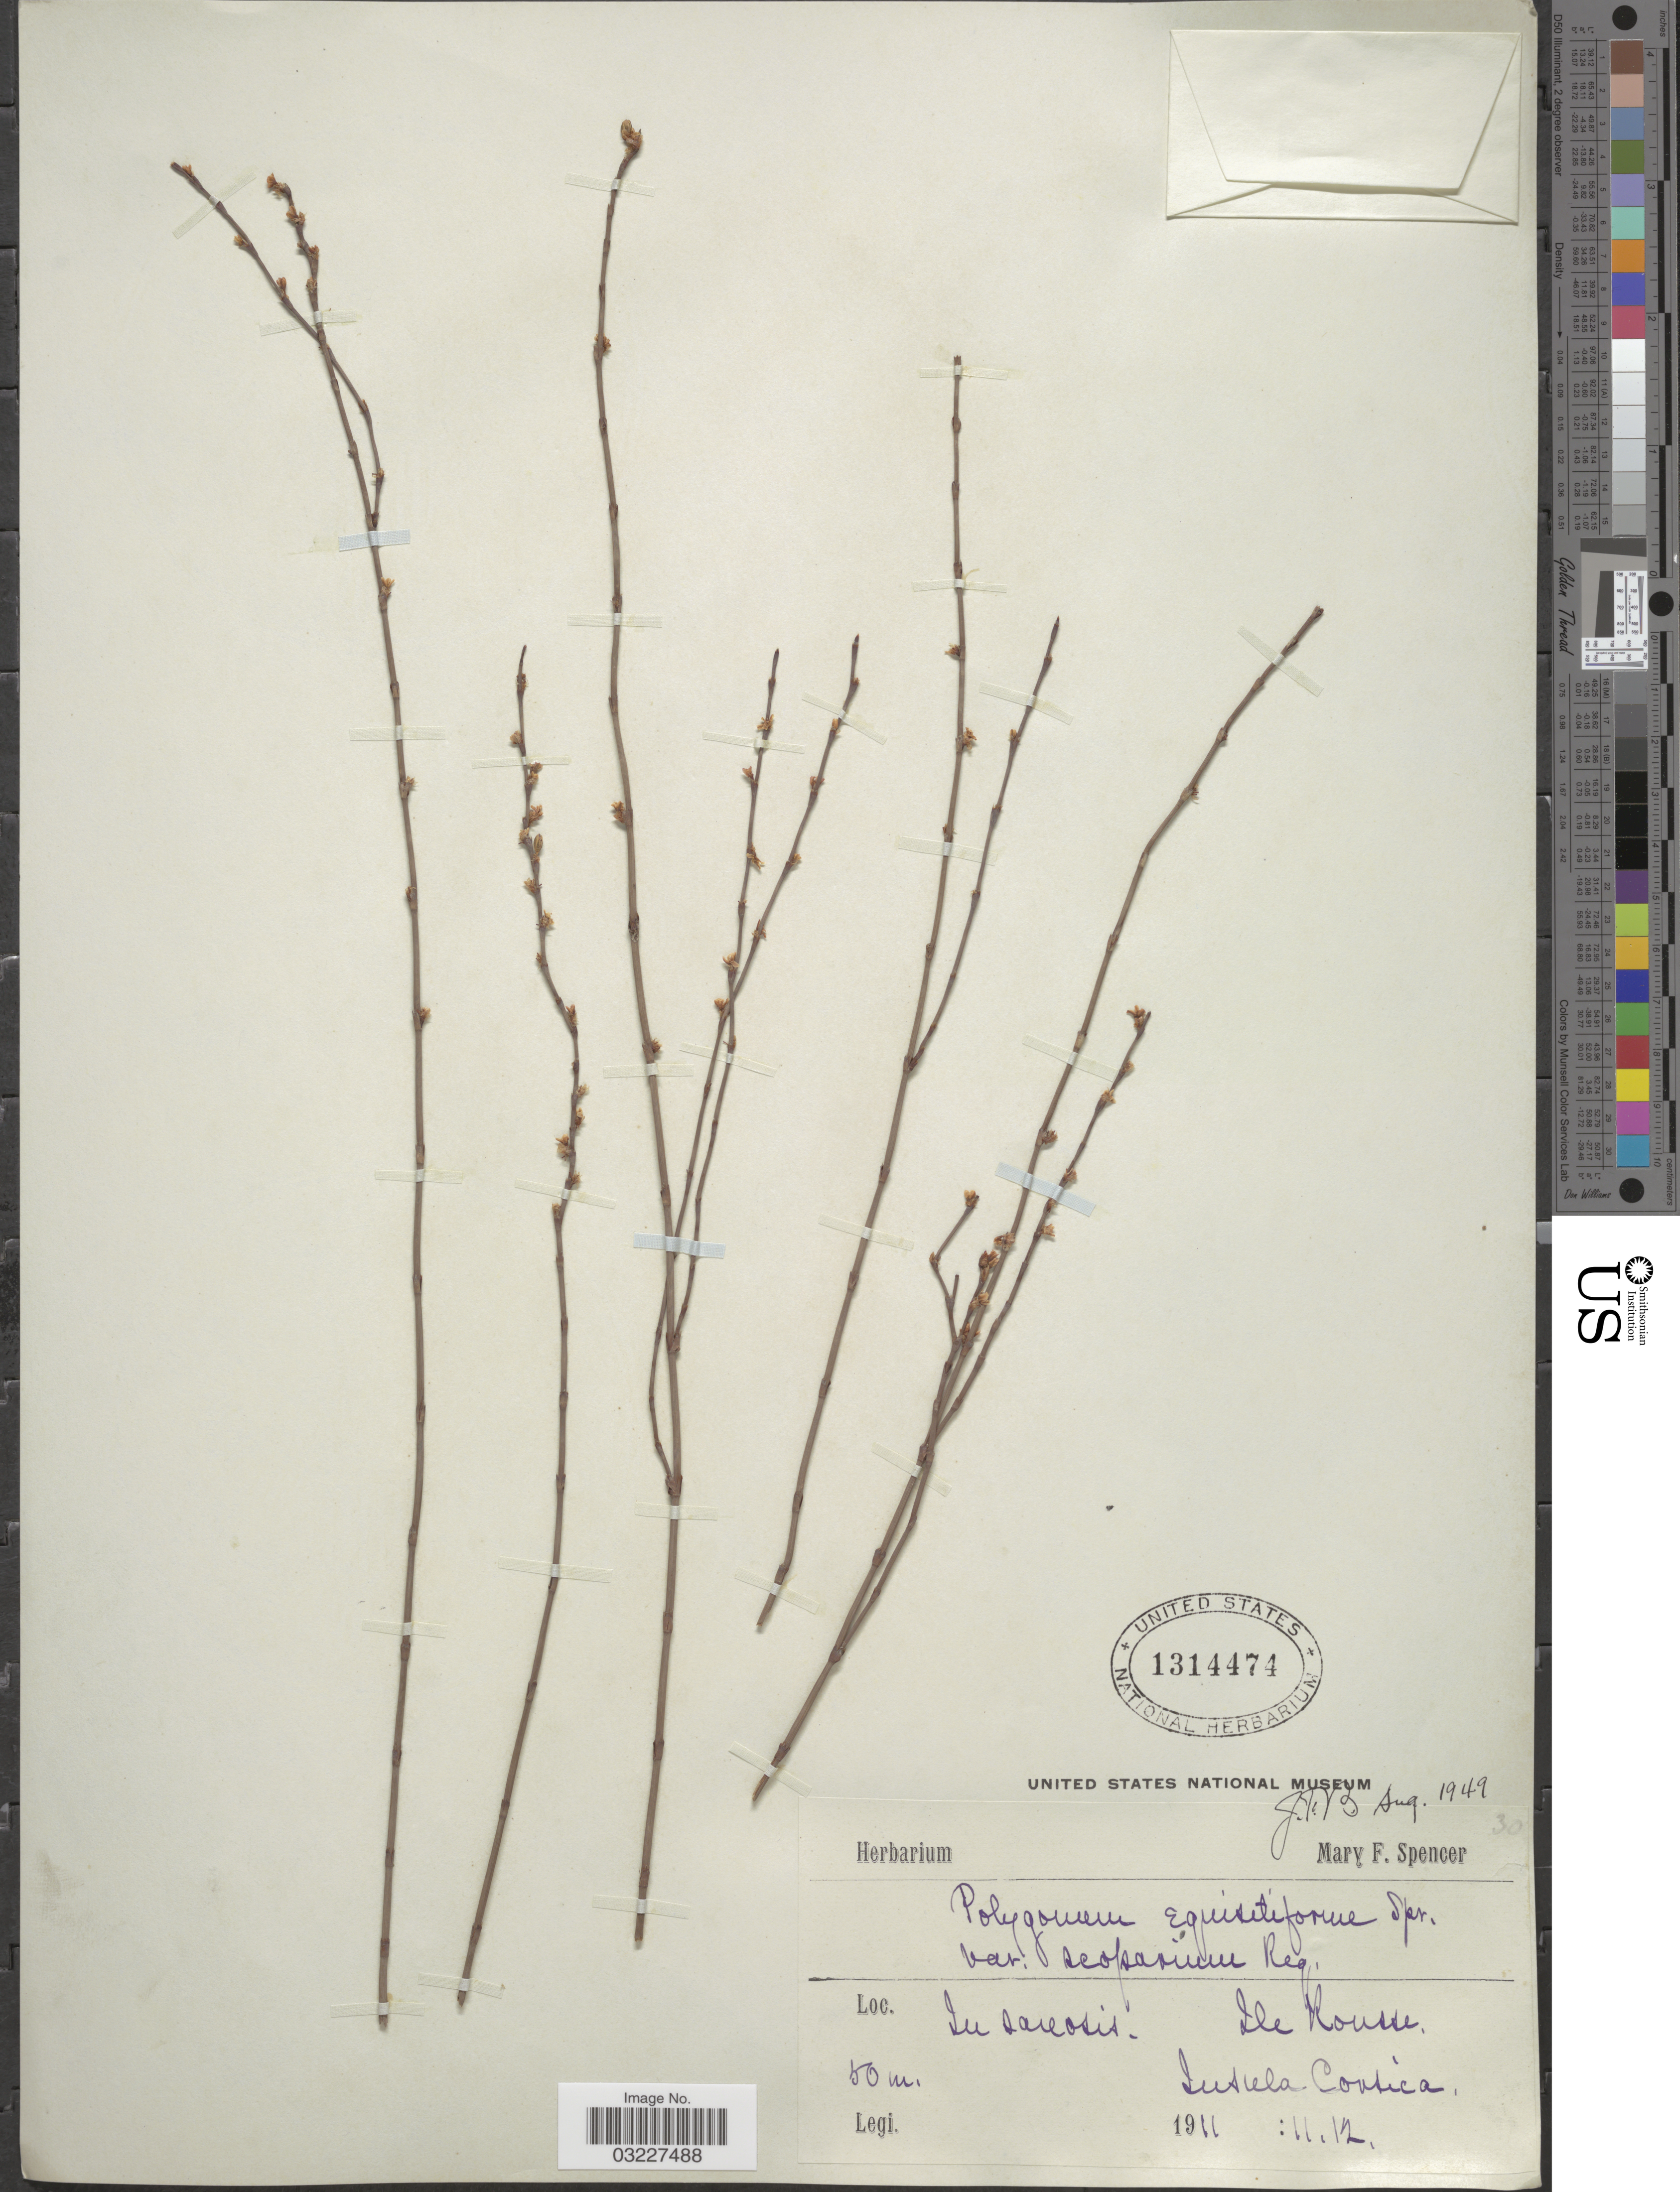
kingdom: Plantae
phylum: Tracheophyta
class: Magnoliopsida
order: Caryophyllales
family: Polygonaceae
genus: Polygonum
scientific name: Polygonum equisetiforme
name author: Sm.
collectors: ex herb. Spencer, Mary Fiske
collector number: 30?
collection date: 1911-12-11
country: France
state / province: Corsica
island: Corse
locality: In saxosis. Ile Rousse. Insula Corsica.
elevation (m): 50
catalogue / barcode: US 1314474